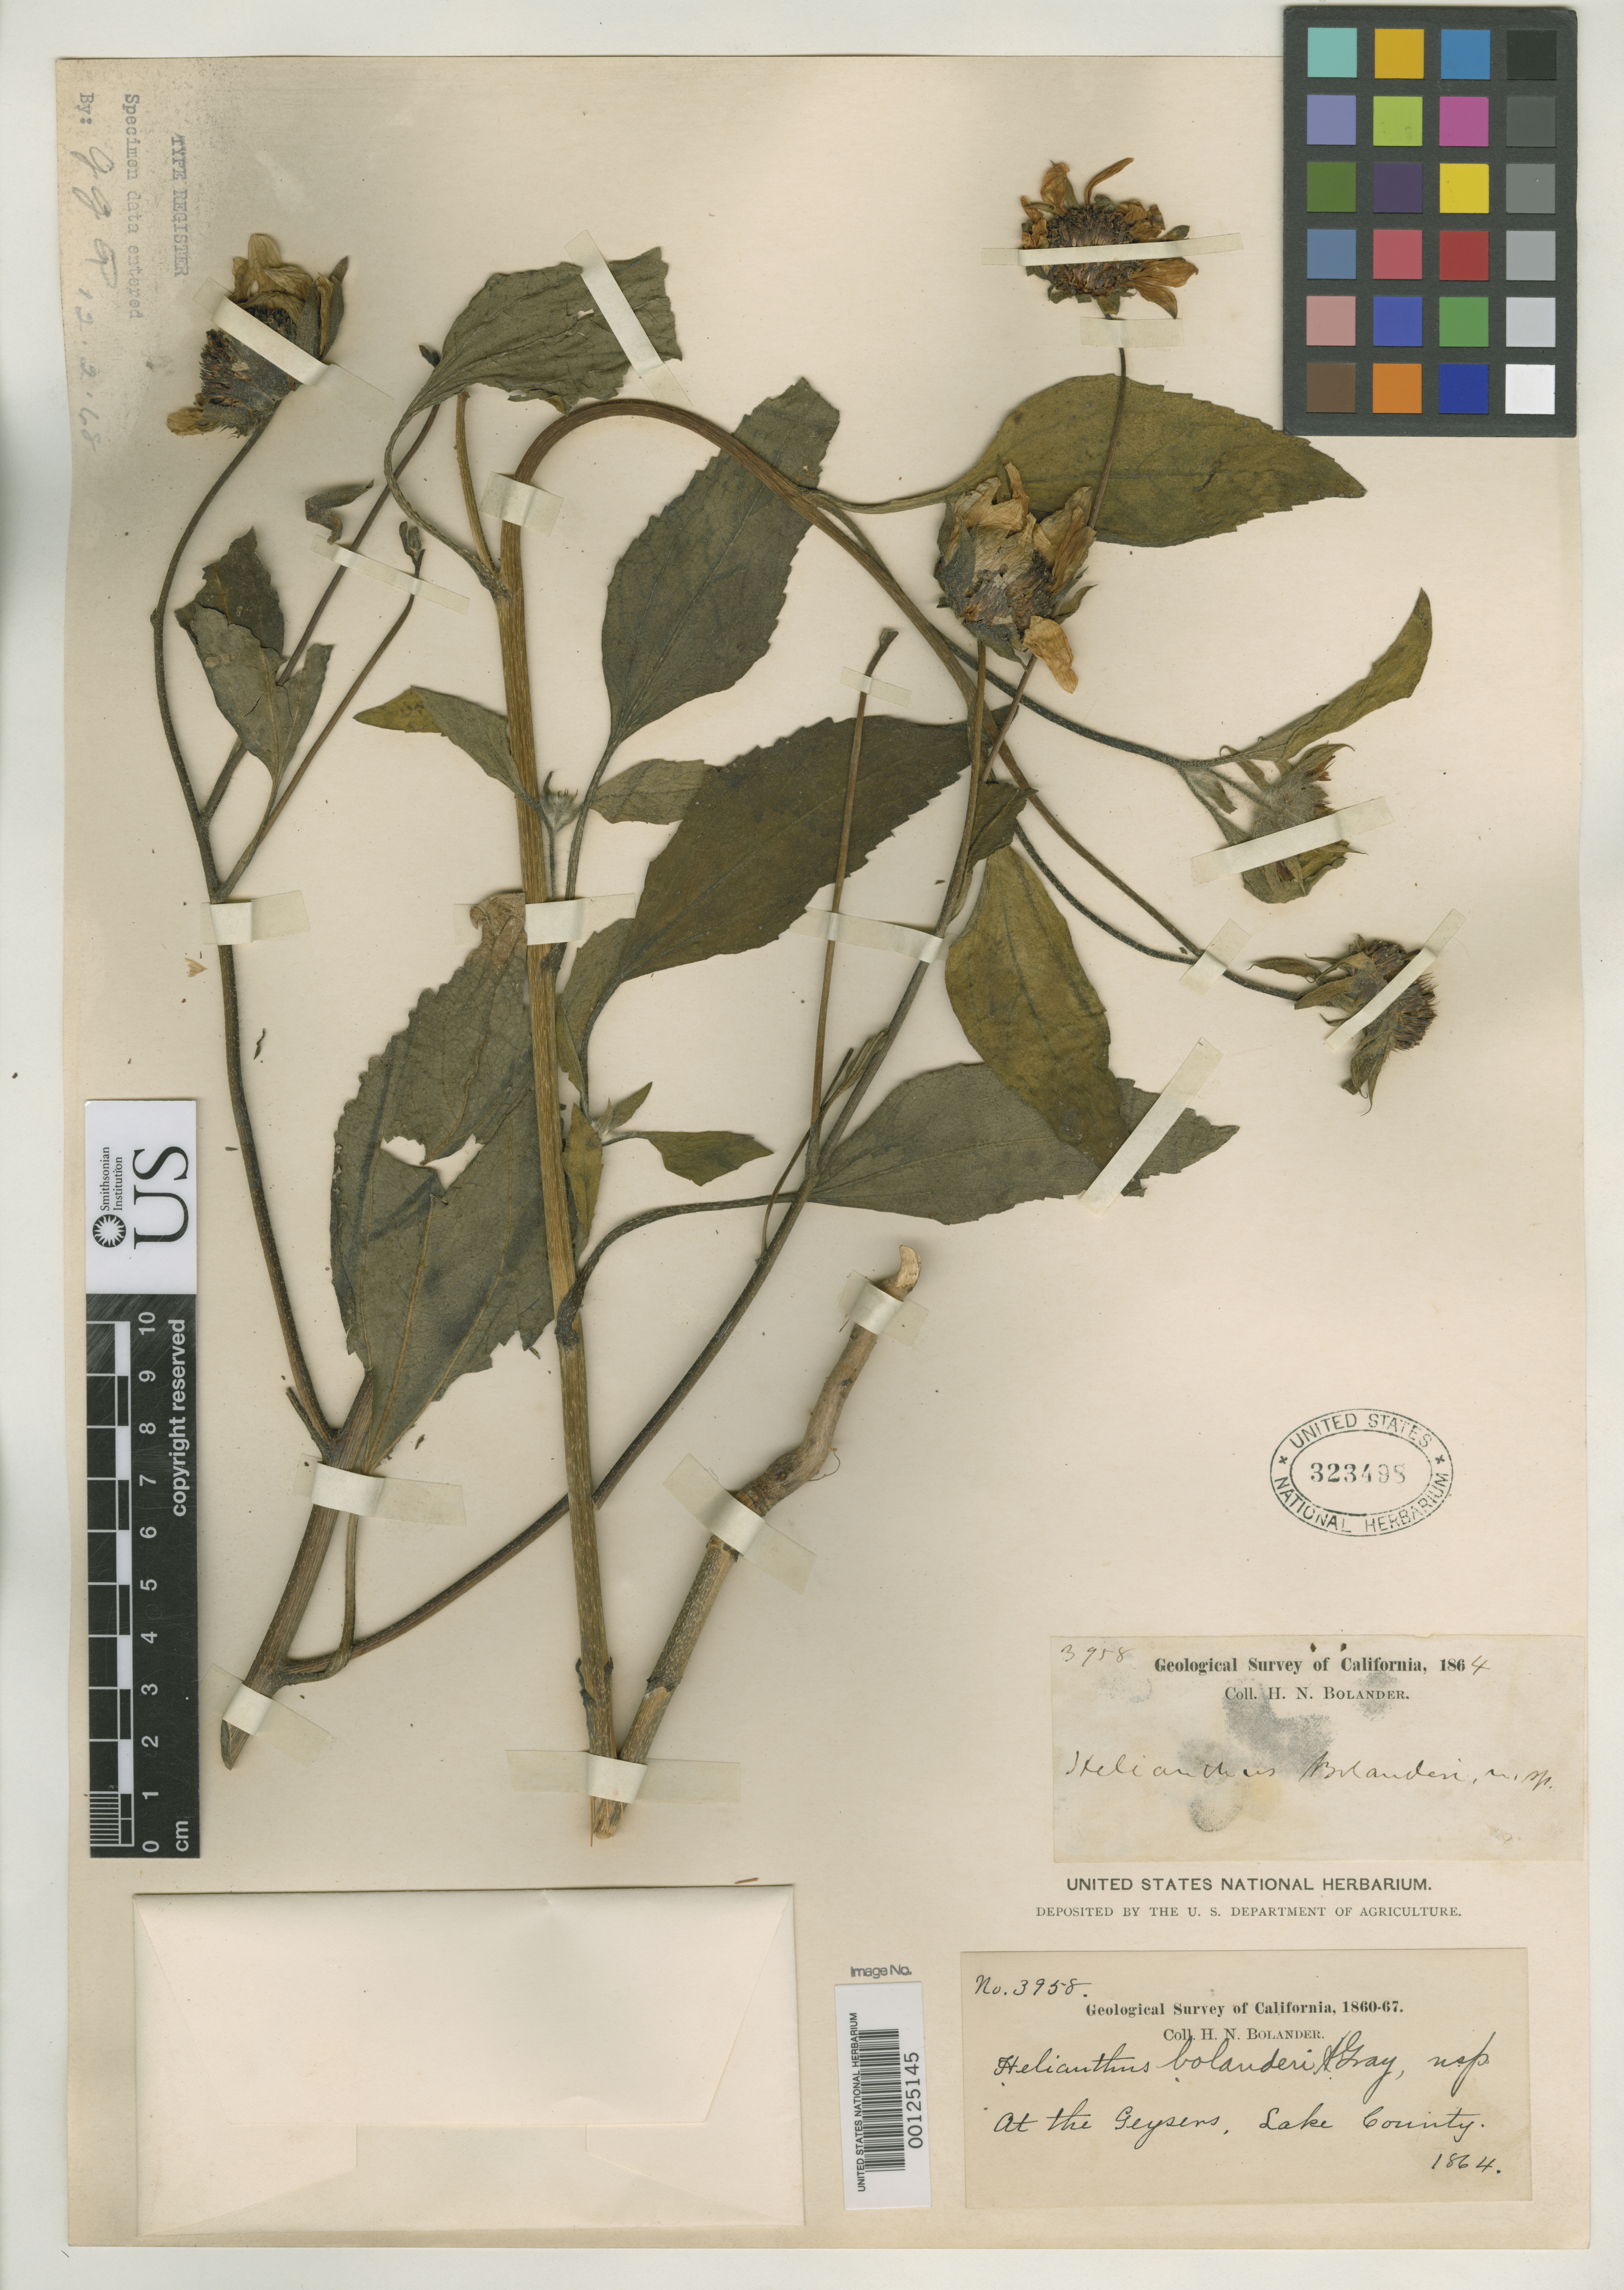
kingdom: Plantae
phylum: Tracheophyta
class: Magnoliopsida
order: Asterales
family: Asteraceae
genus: Helianthus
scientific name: Helianthus bolanderi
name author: A. Gray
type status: Type Collection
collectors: H. Bolander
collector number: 3958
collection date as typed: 1864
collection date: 1864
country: United States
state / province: California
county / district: Lake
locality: Clear Lake, The Geysers.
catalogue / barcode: US 323498